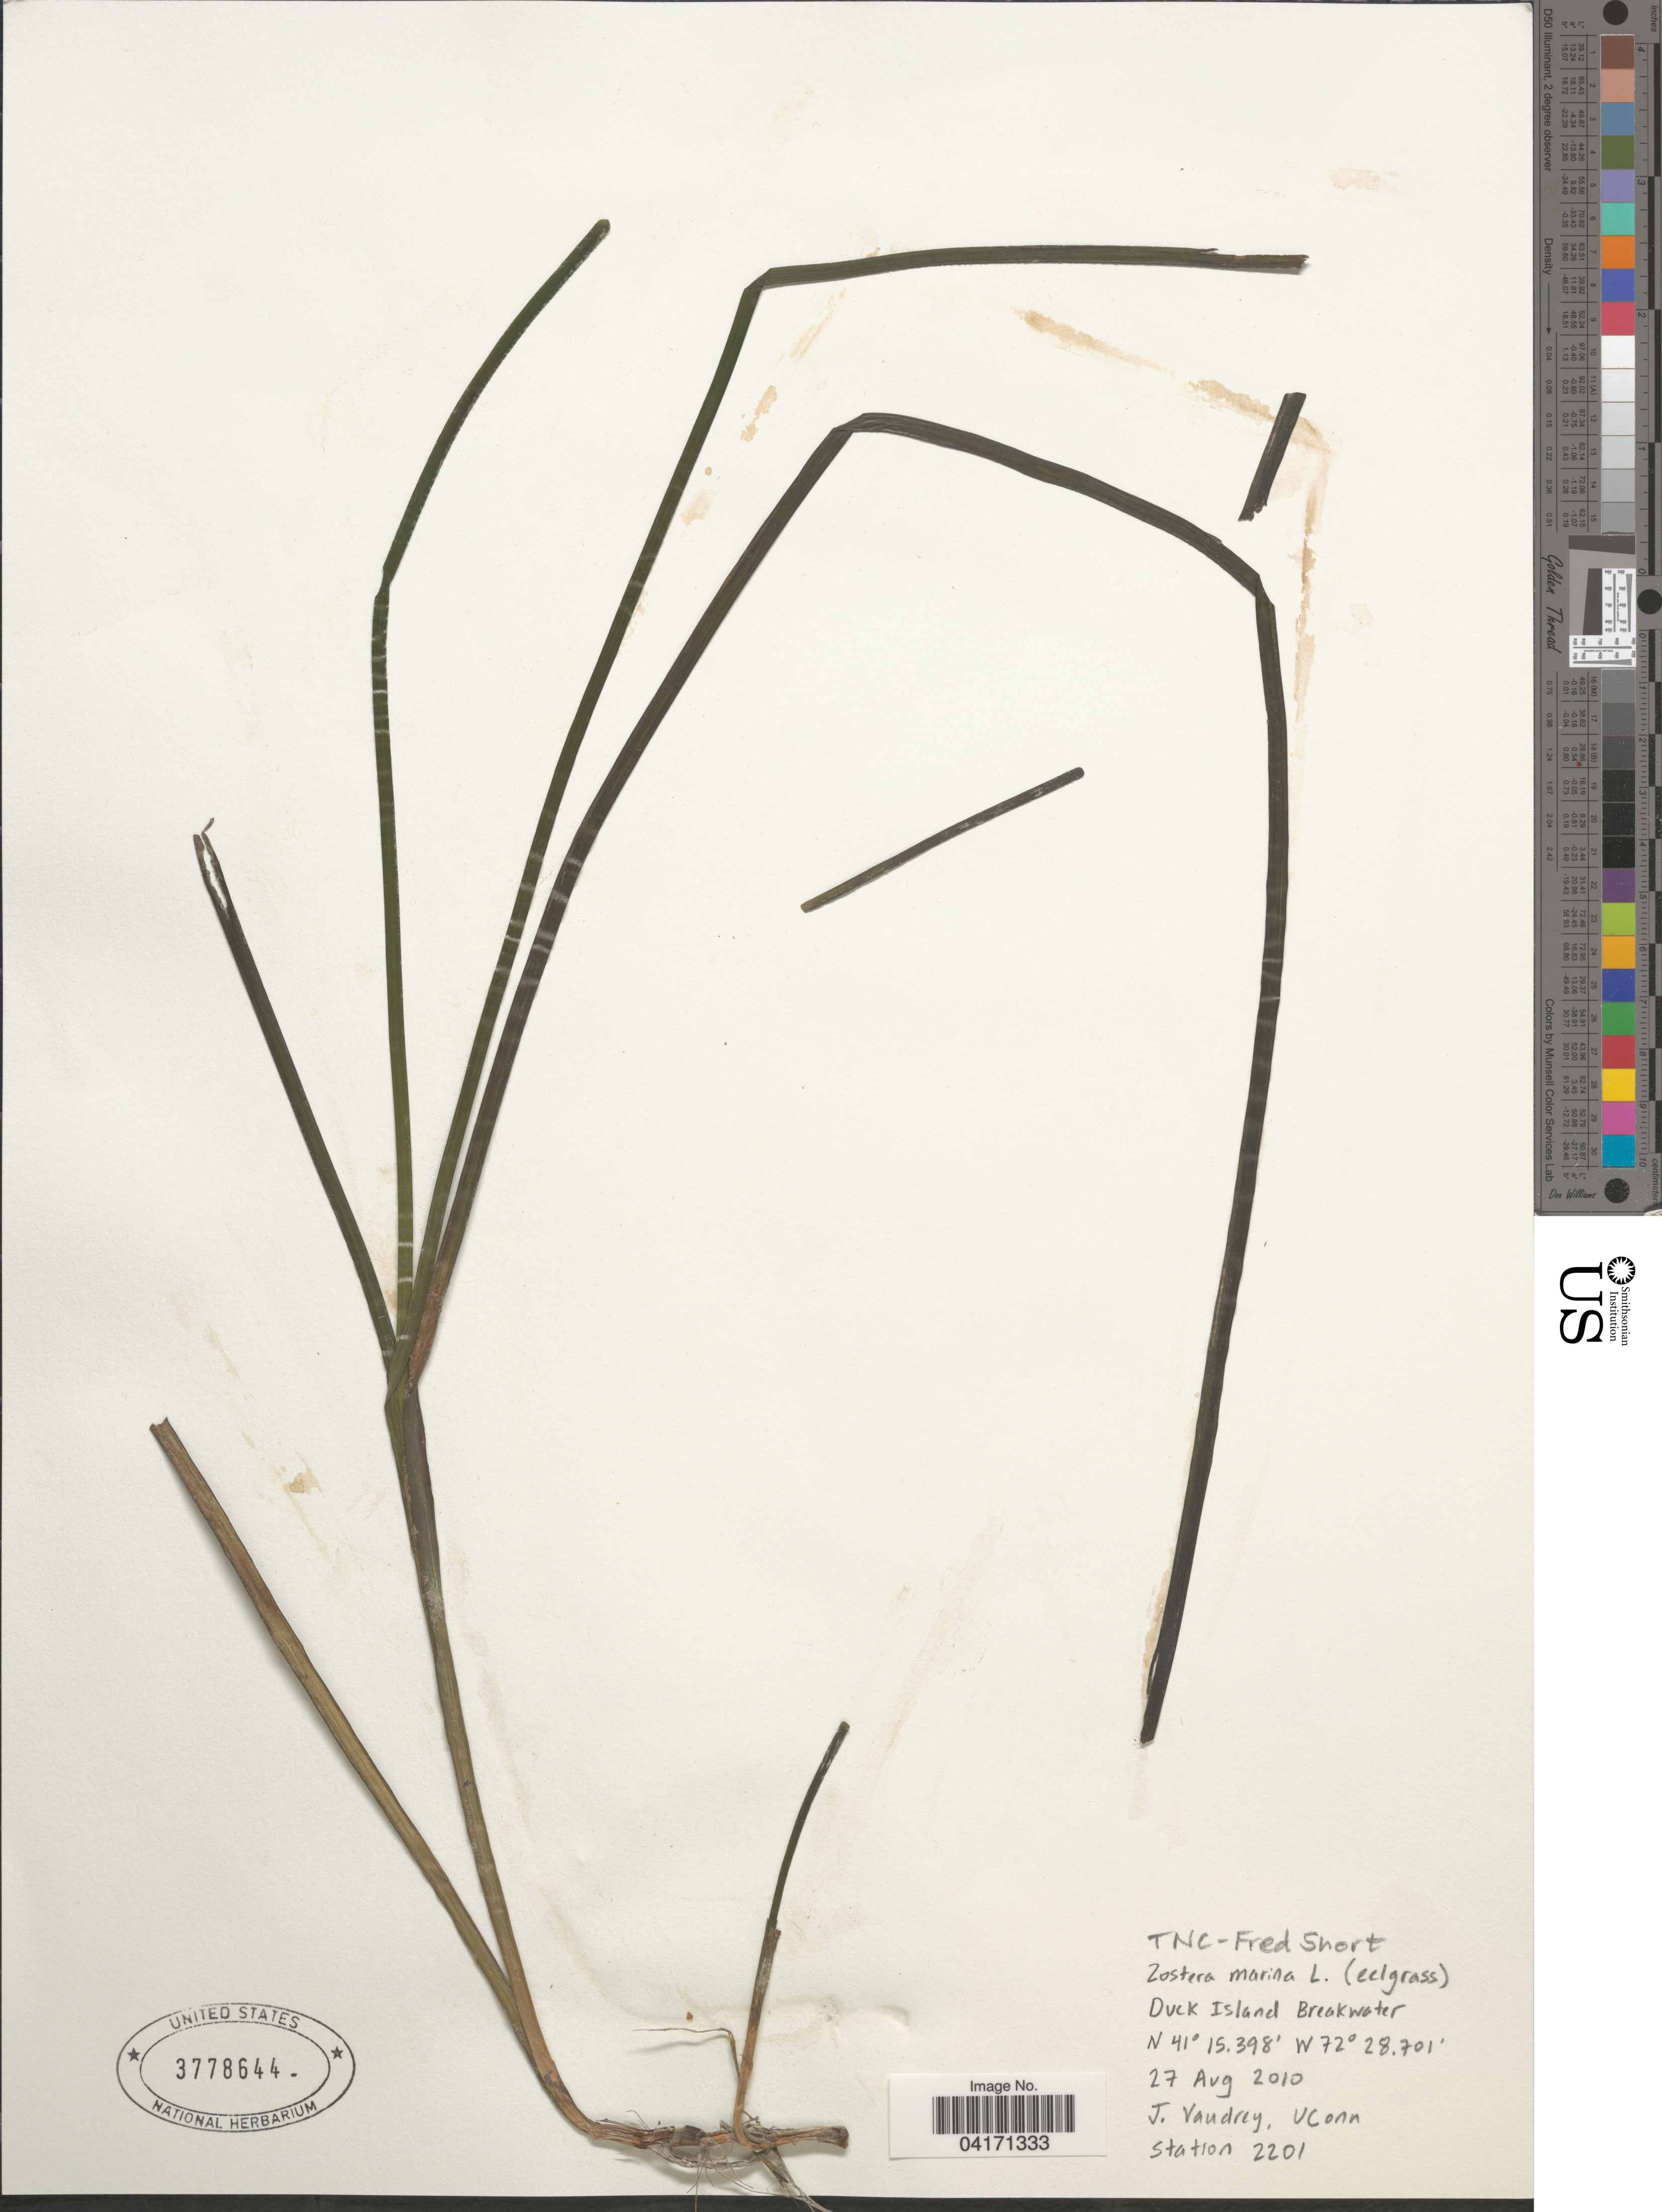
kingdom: Plantae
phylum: Tracheophyta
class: Liliopsida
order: Alismatales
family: Zosteraceae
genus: Zostera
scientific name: Zostera marina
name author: L.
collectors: J. Vaudrey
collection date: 2010-08-27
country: United States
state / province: Connecticut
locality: Duck Island Breaktwater. Station 2201.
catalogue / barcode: US 3778644